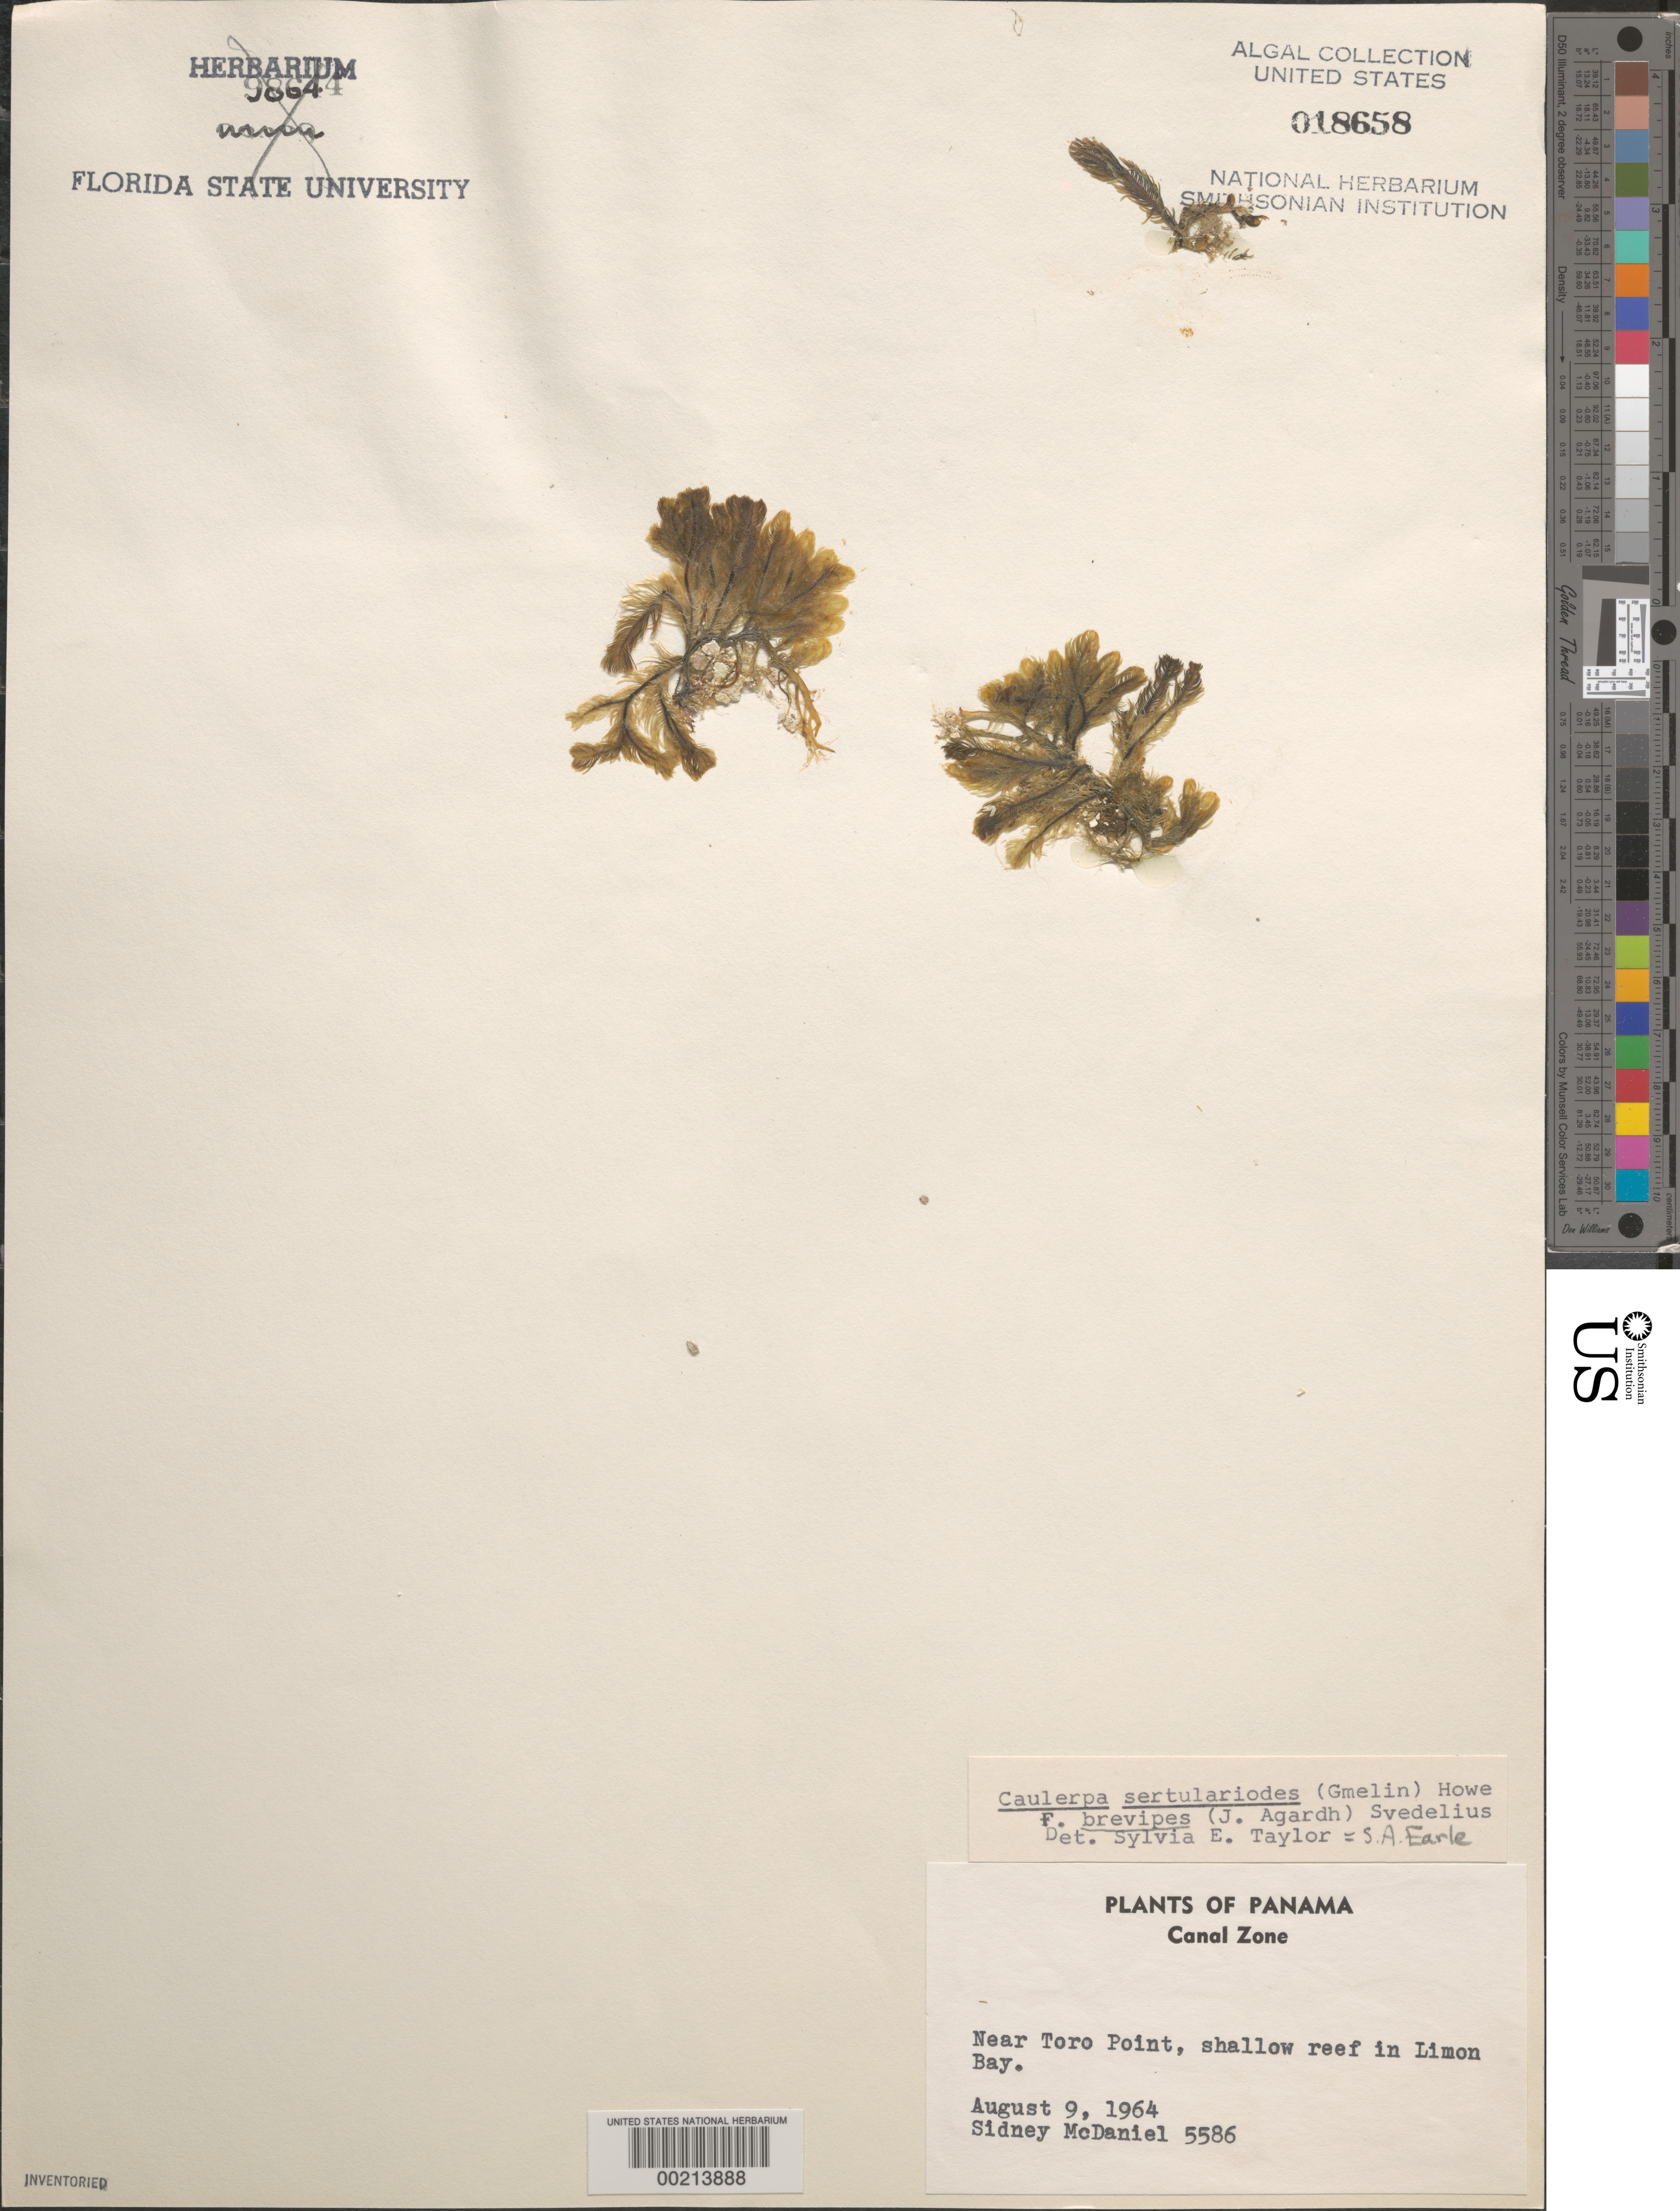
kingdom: Plantae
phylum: Chlorophyta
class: Ulvophyceae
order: Bryopsidales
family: Caulerpaceae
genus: Caulerpa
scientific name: Caulerpa sertularioides f. brevipes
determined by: Earle, S. A.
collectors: S. McDaniel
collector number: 5586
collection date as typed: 09 Aug 1964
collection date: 1964-08-09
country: Panama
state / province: Colón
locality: Limon Bay, near Toro Point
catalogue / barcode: US 18658